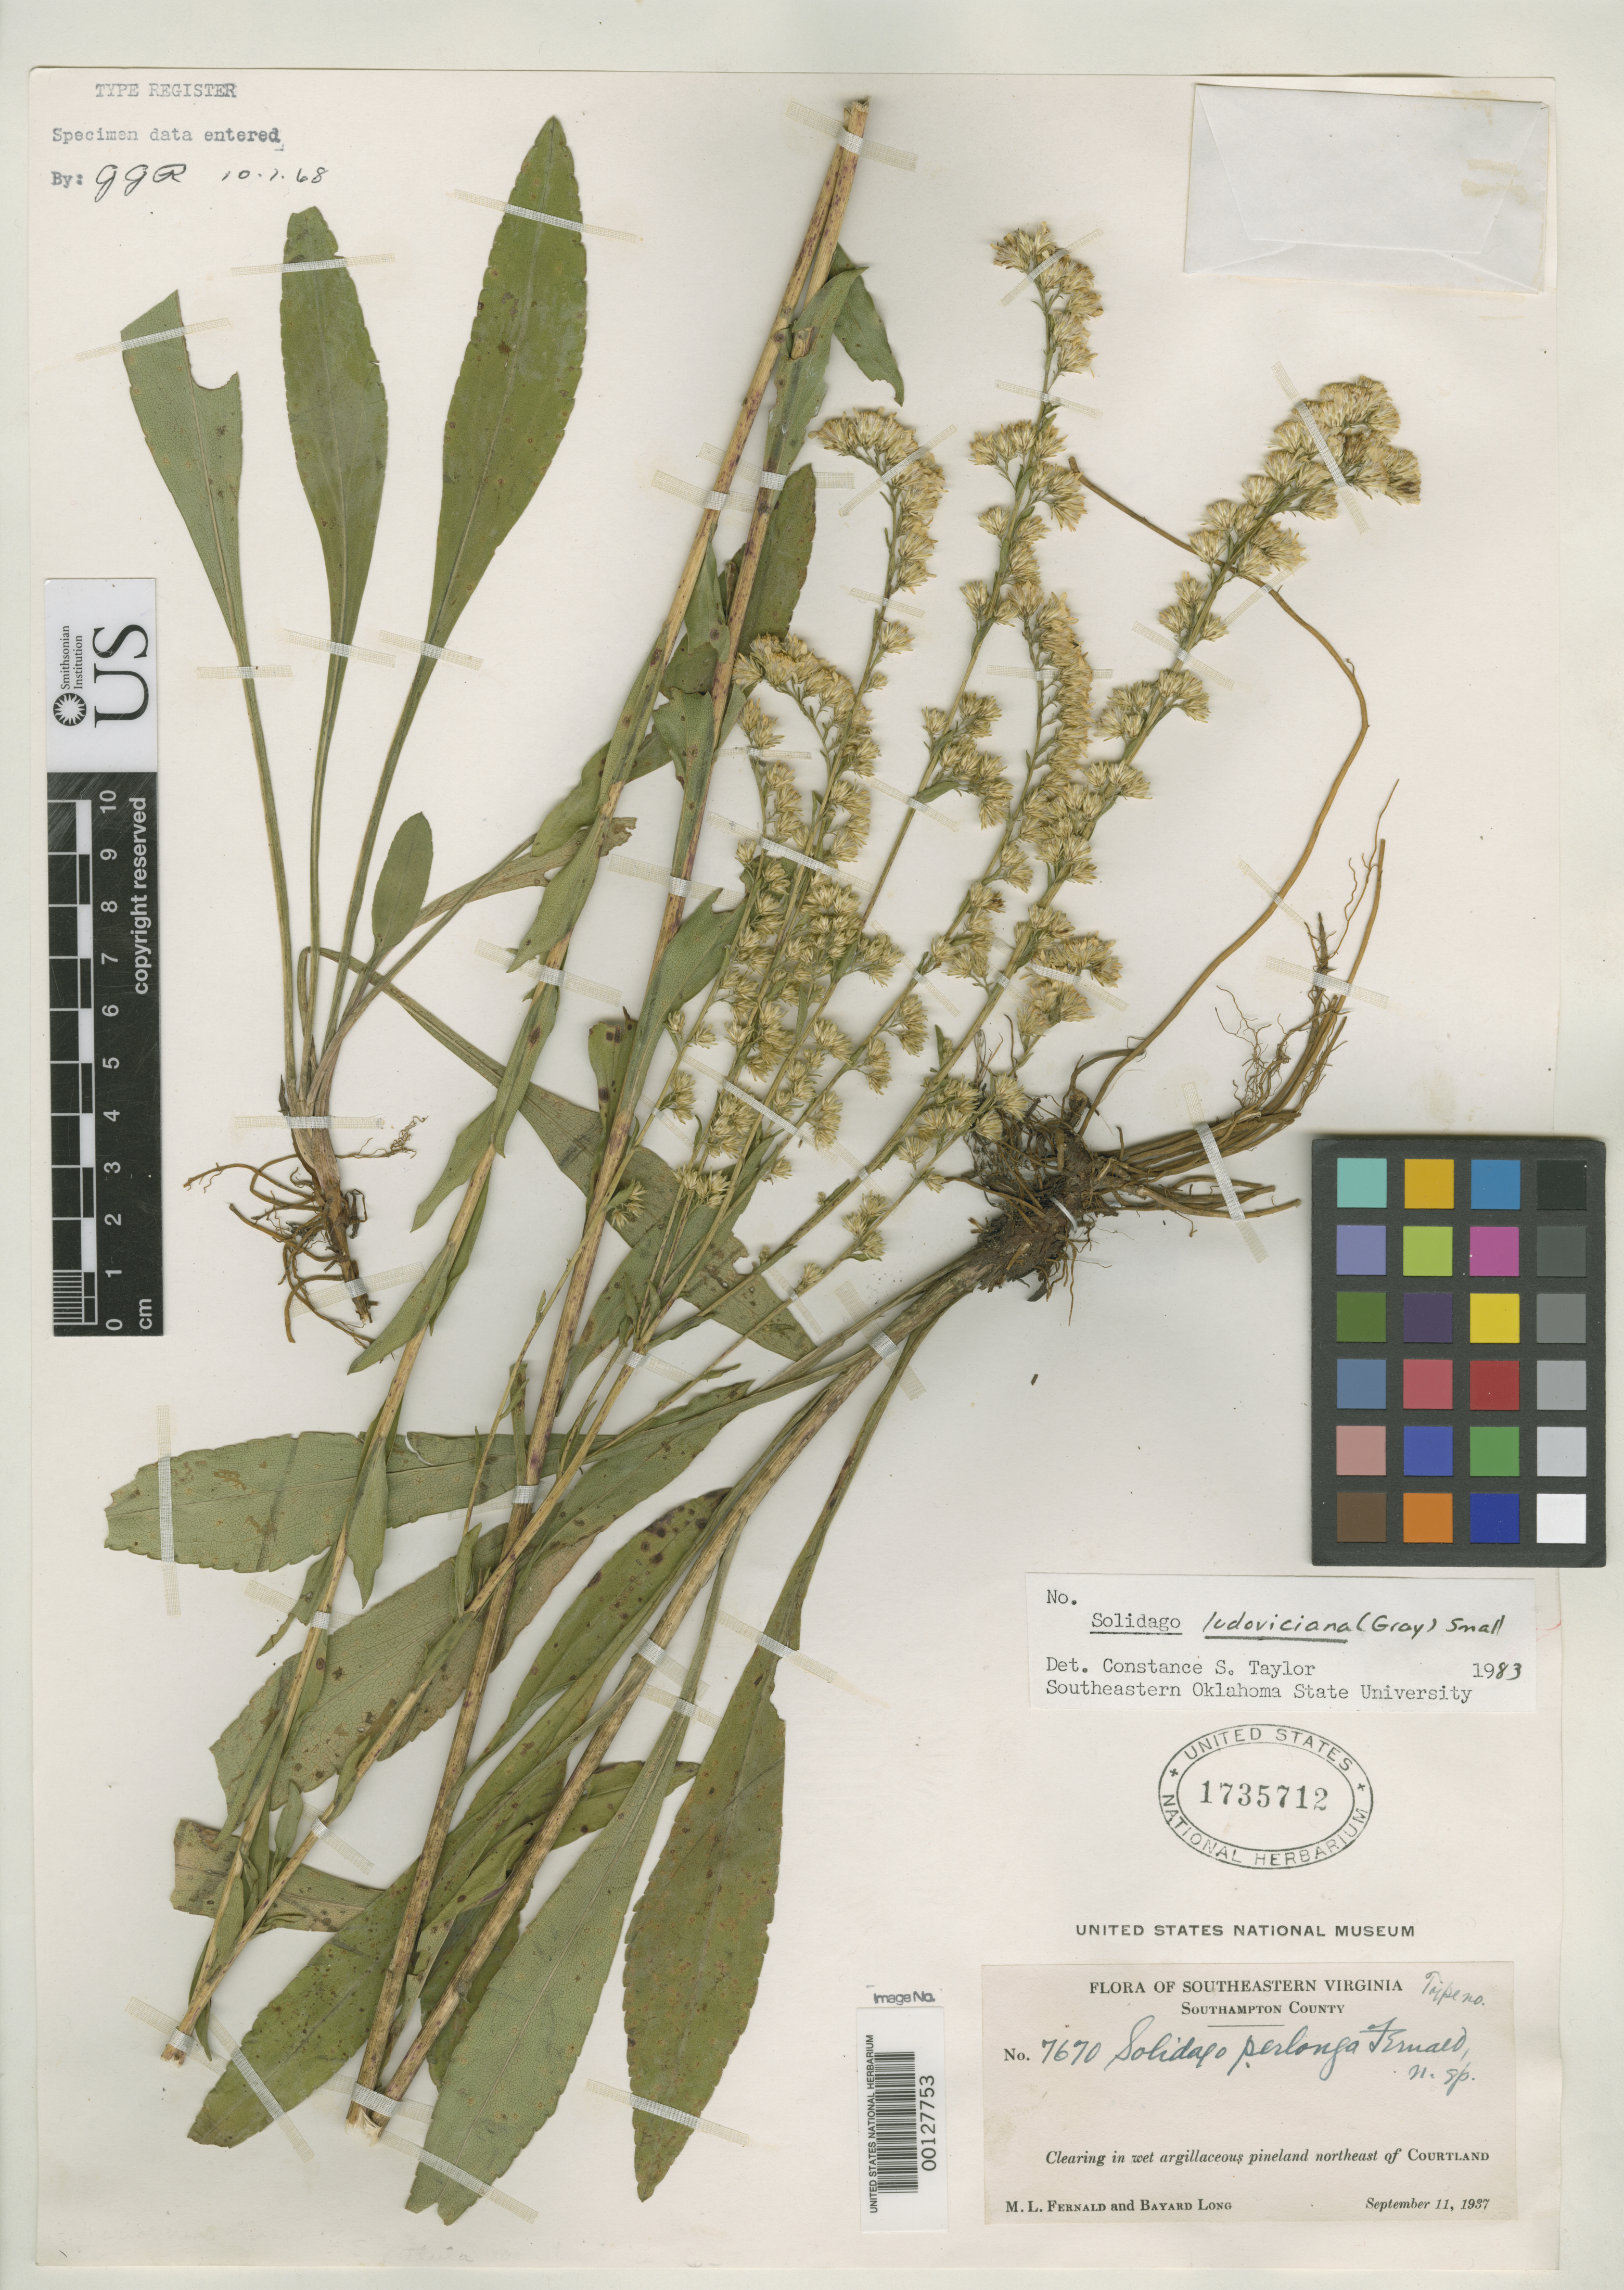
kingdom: Plantae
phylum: Tracheophyta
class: Magnoliopsida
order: Asterales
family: Asteraceae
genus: Solidago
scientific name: Solidago perlonga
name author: Fernald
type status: Isotype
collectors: M. L. Fernald & B. H. Long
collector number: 7670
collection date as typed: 11 Sep 1937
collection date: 1937-09-11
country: United States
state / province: Virginia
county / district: Southampton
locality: NE of Courtland.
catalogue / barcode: US 1735712